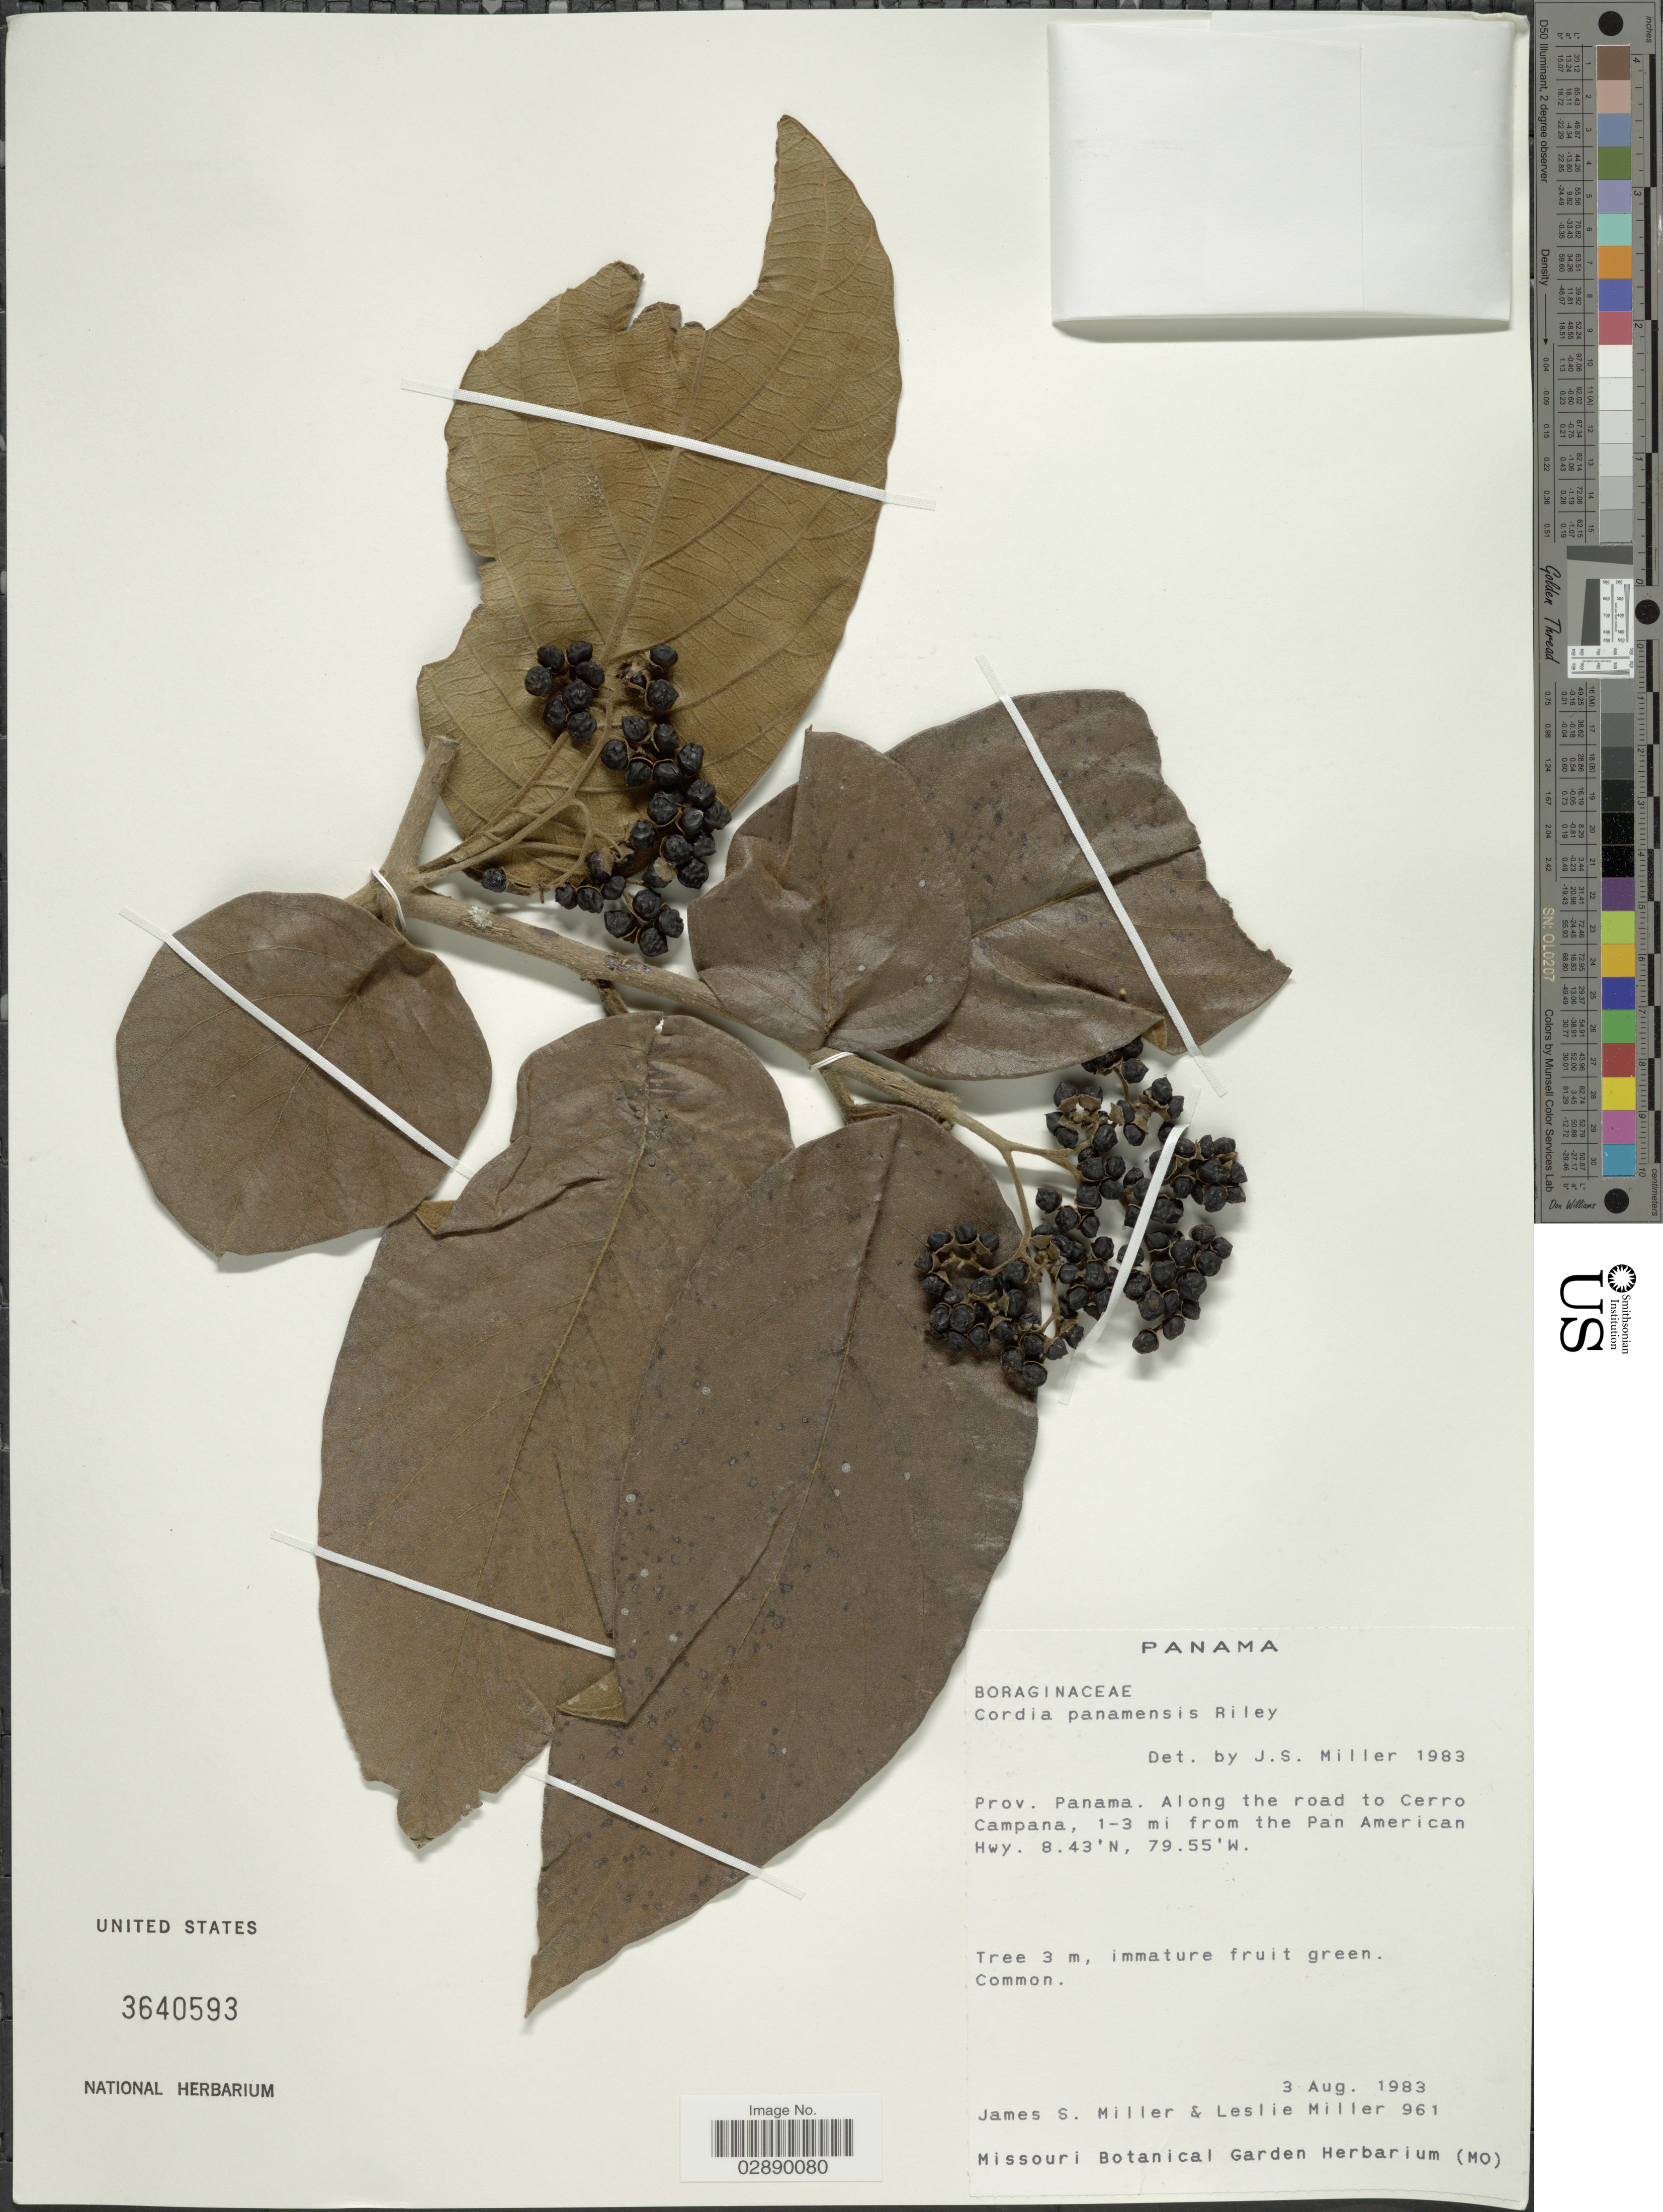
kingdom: Plantae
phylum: Tracheophyta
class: Magnoliopsida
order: Boraginales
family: Cordiaceae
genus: Cordia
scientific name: Cordia panamensis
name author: L. Riley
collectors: J. S. Miller & L. A. Miller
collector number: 961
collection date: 1983-08-03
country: Panama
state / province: Panamá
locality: Prov. Panama. Along the road to Cerro Campana, 1-3 mi from the Pan American Hwy.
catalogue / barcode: US 3640593